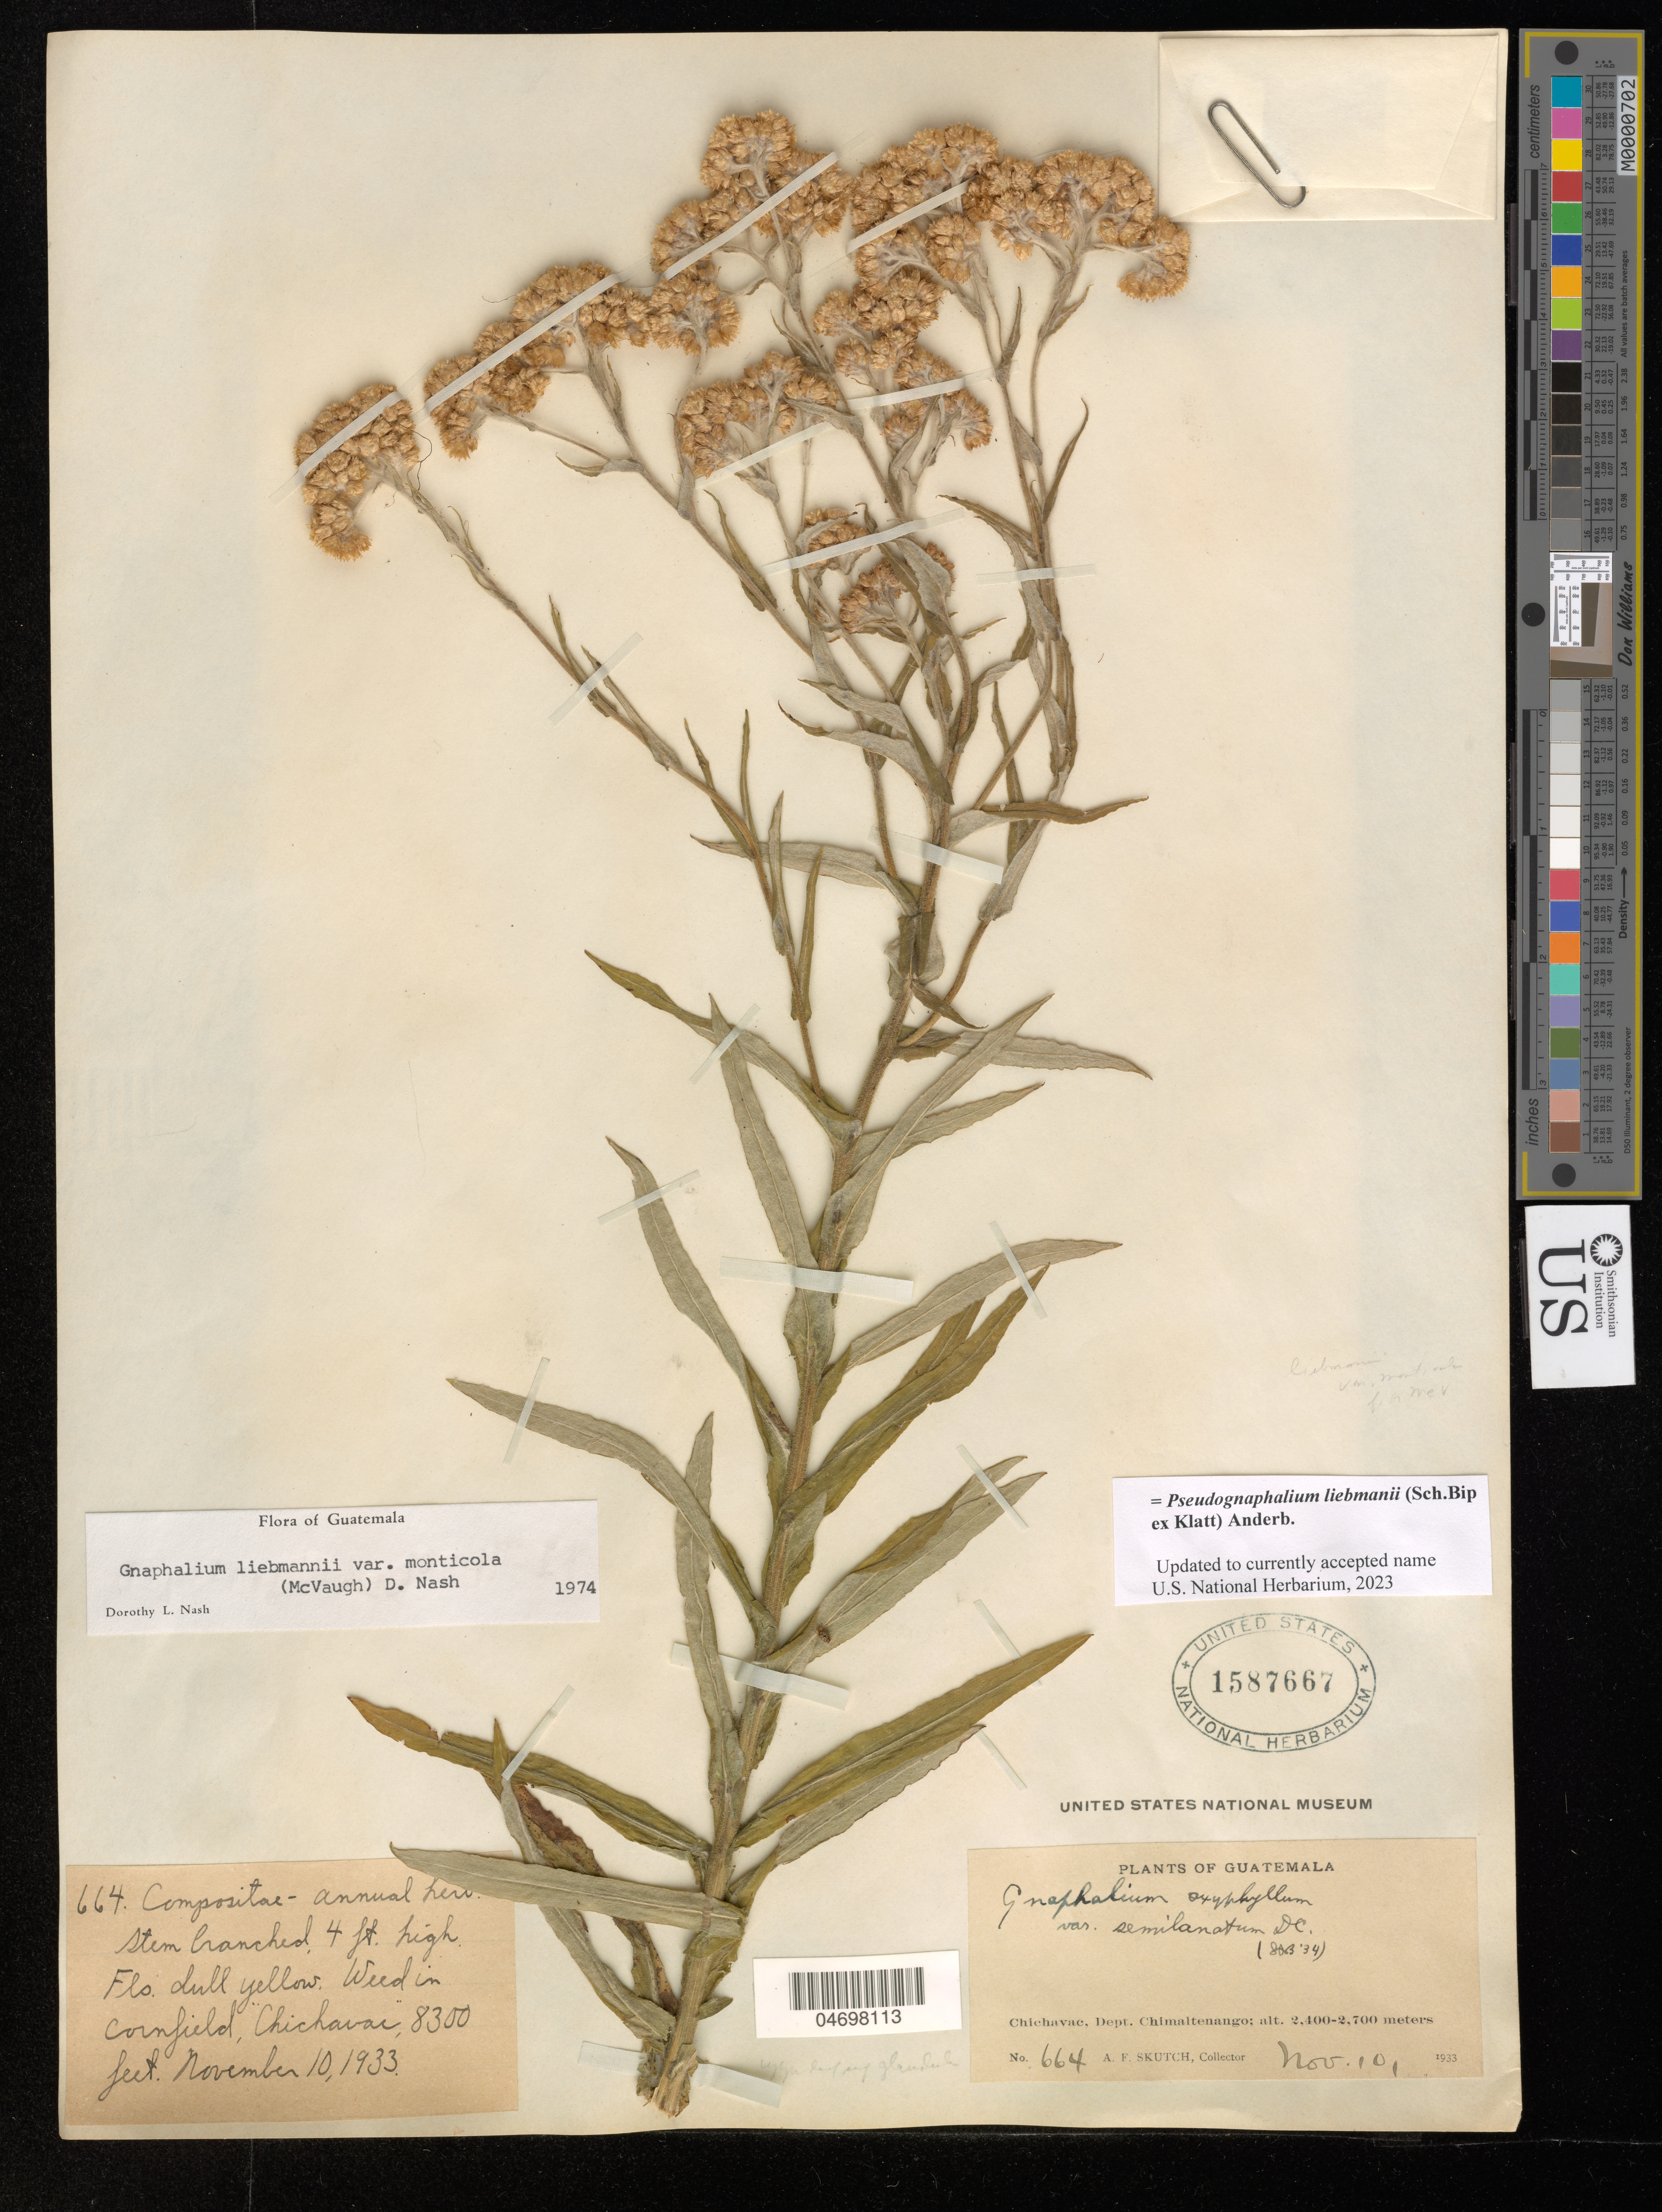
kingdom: Plantae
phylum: Tracheophyta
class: Magnoliopsida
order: Asterales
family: Asteraceae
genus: Pseudognaphalium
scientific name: Pseudognaphalium liebmannii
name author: (Sch. Bip. ex Klatt) Anderb.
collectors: A. F. Skutch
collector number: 664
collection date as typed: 10 Nov 1933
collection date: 1933-11-10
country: Guatemala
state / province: Chimaltenango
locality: Chichavac.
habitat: Weed in cornfield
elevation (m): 2400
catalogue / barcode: US 1587667